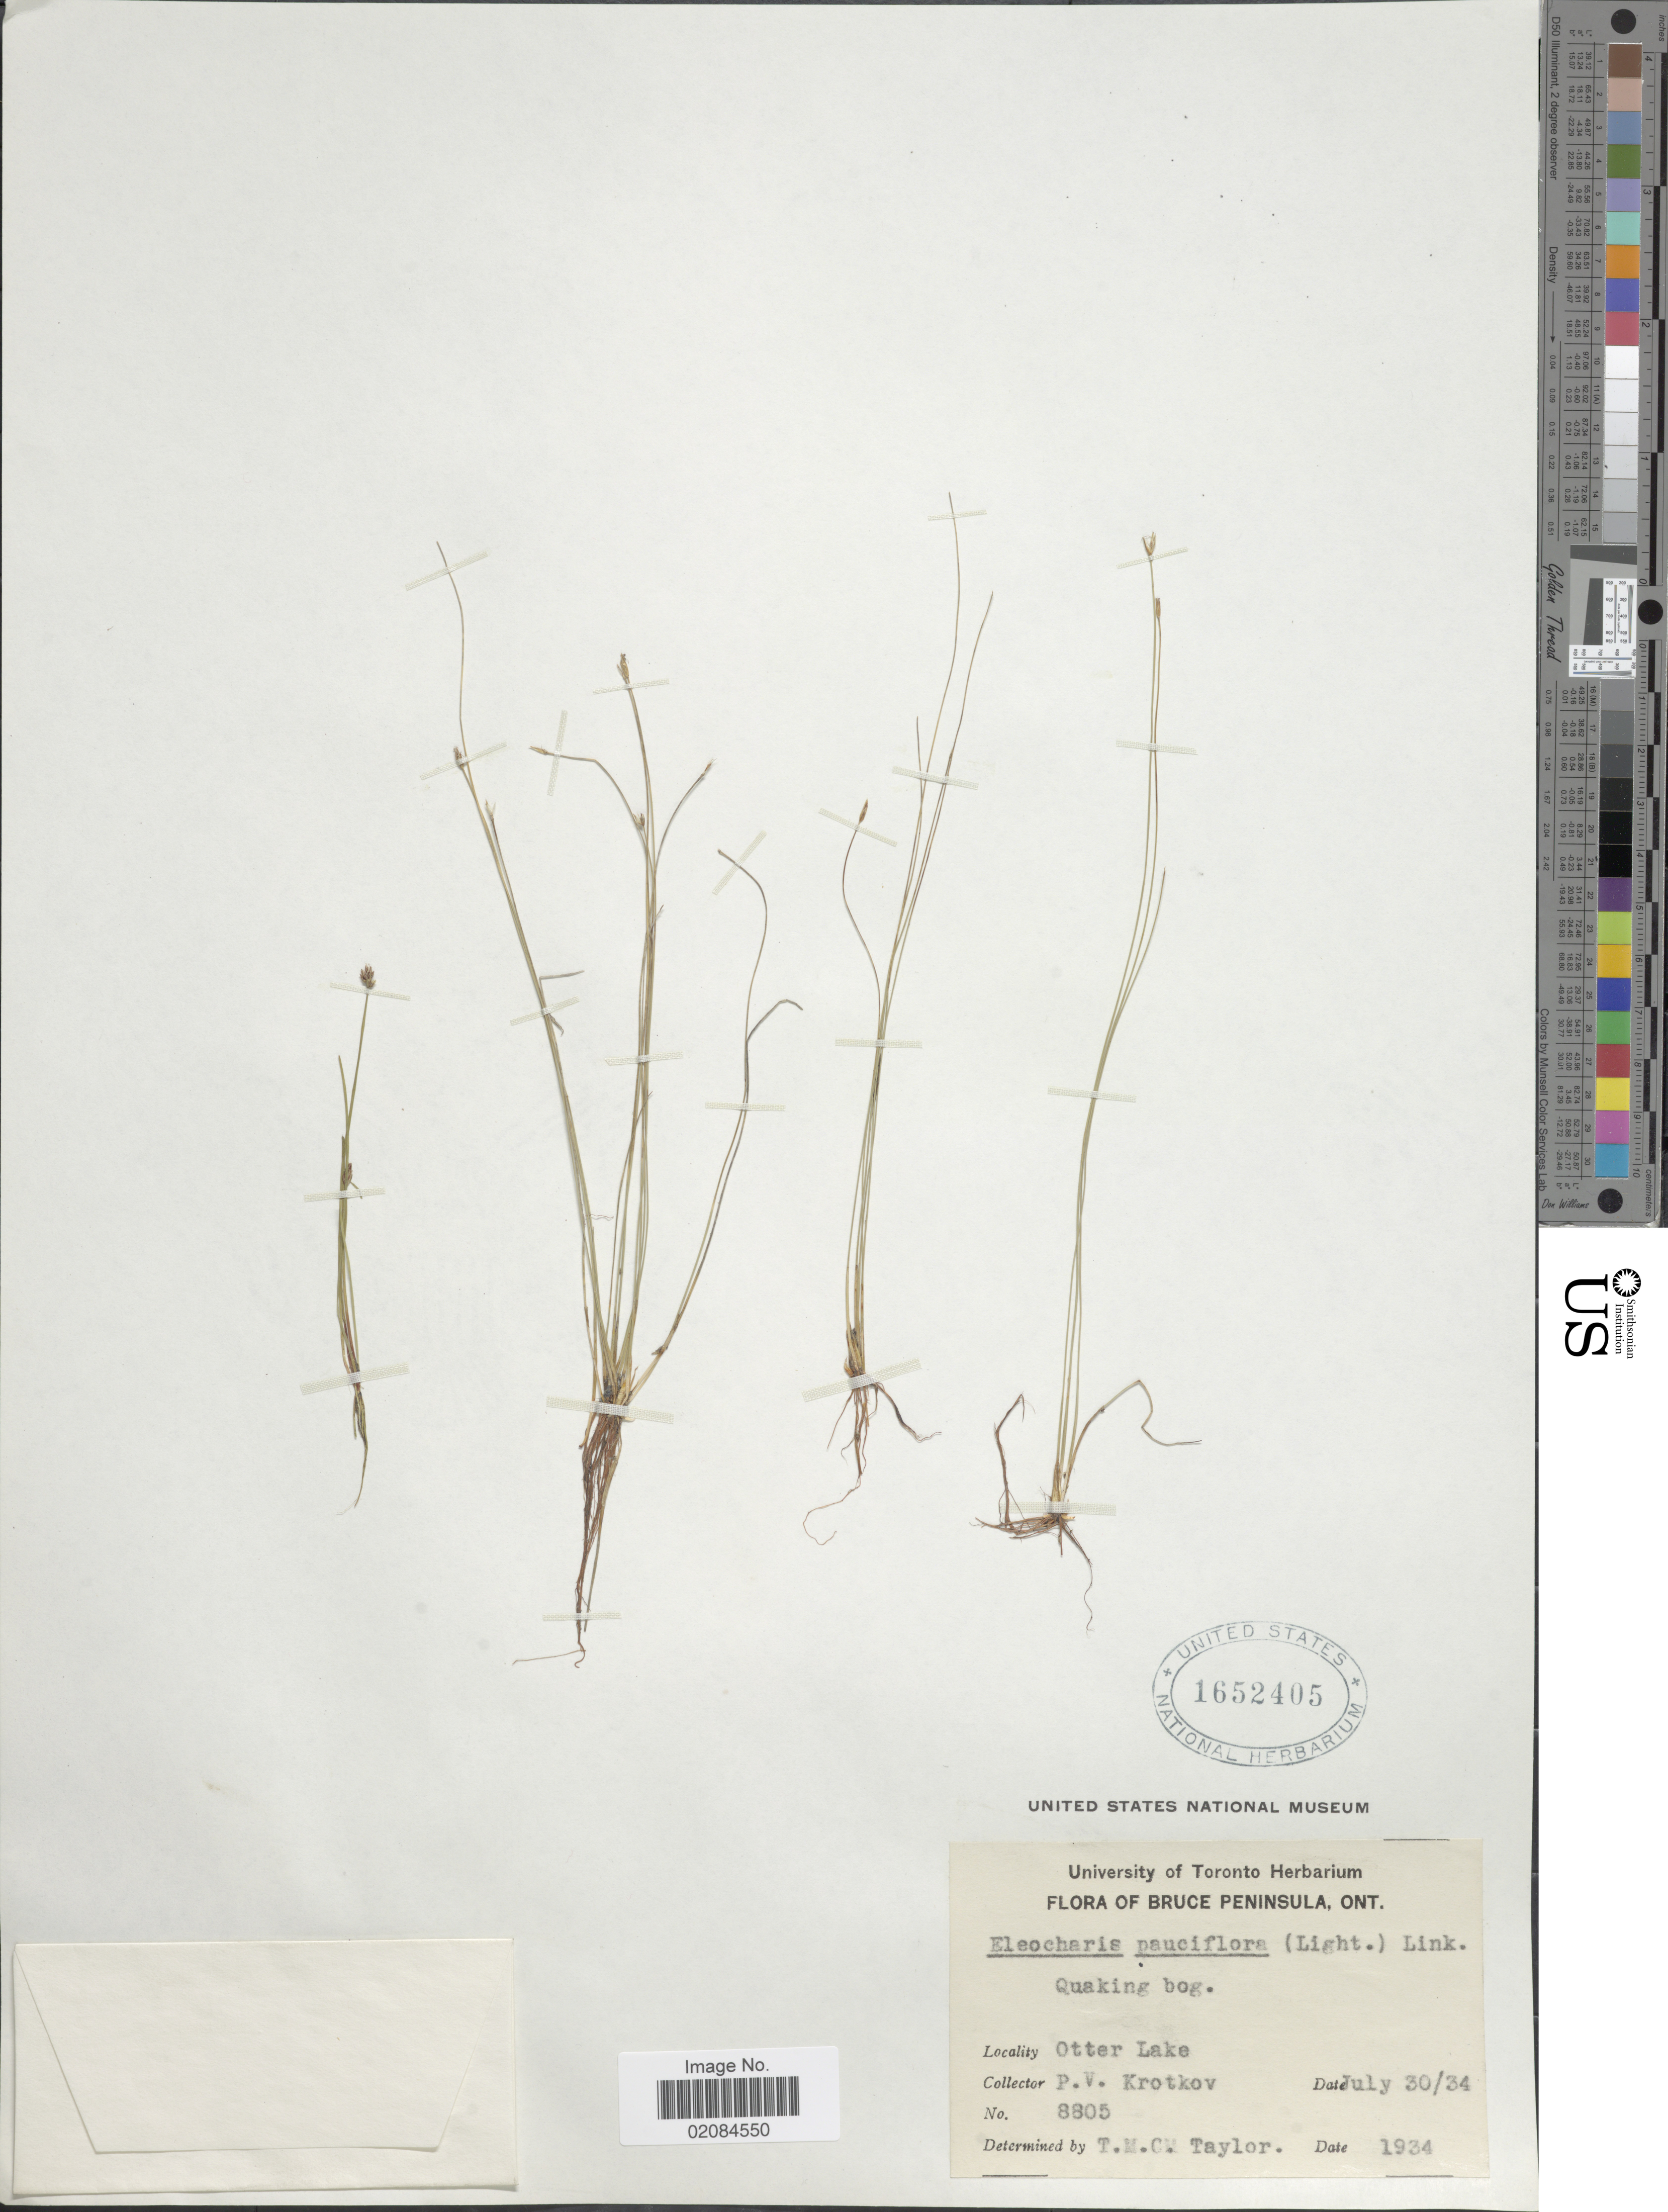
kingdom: Plantae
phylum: Tracheophyta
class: Liliopsida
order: Poales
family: Cyperaceae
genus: Eleocharis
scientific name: Eleocharis quinqueflora subsp. fernaldii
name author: (Svenson) Hultén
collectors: P. V. Krotkov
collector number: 8805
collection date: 1934-07-30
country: Canada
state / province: Ontario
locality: Bruce Peninsula, Otter Lake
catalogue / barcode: US 1652405